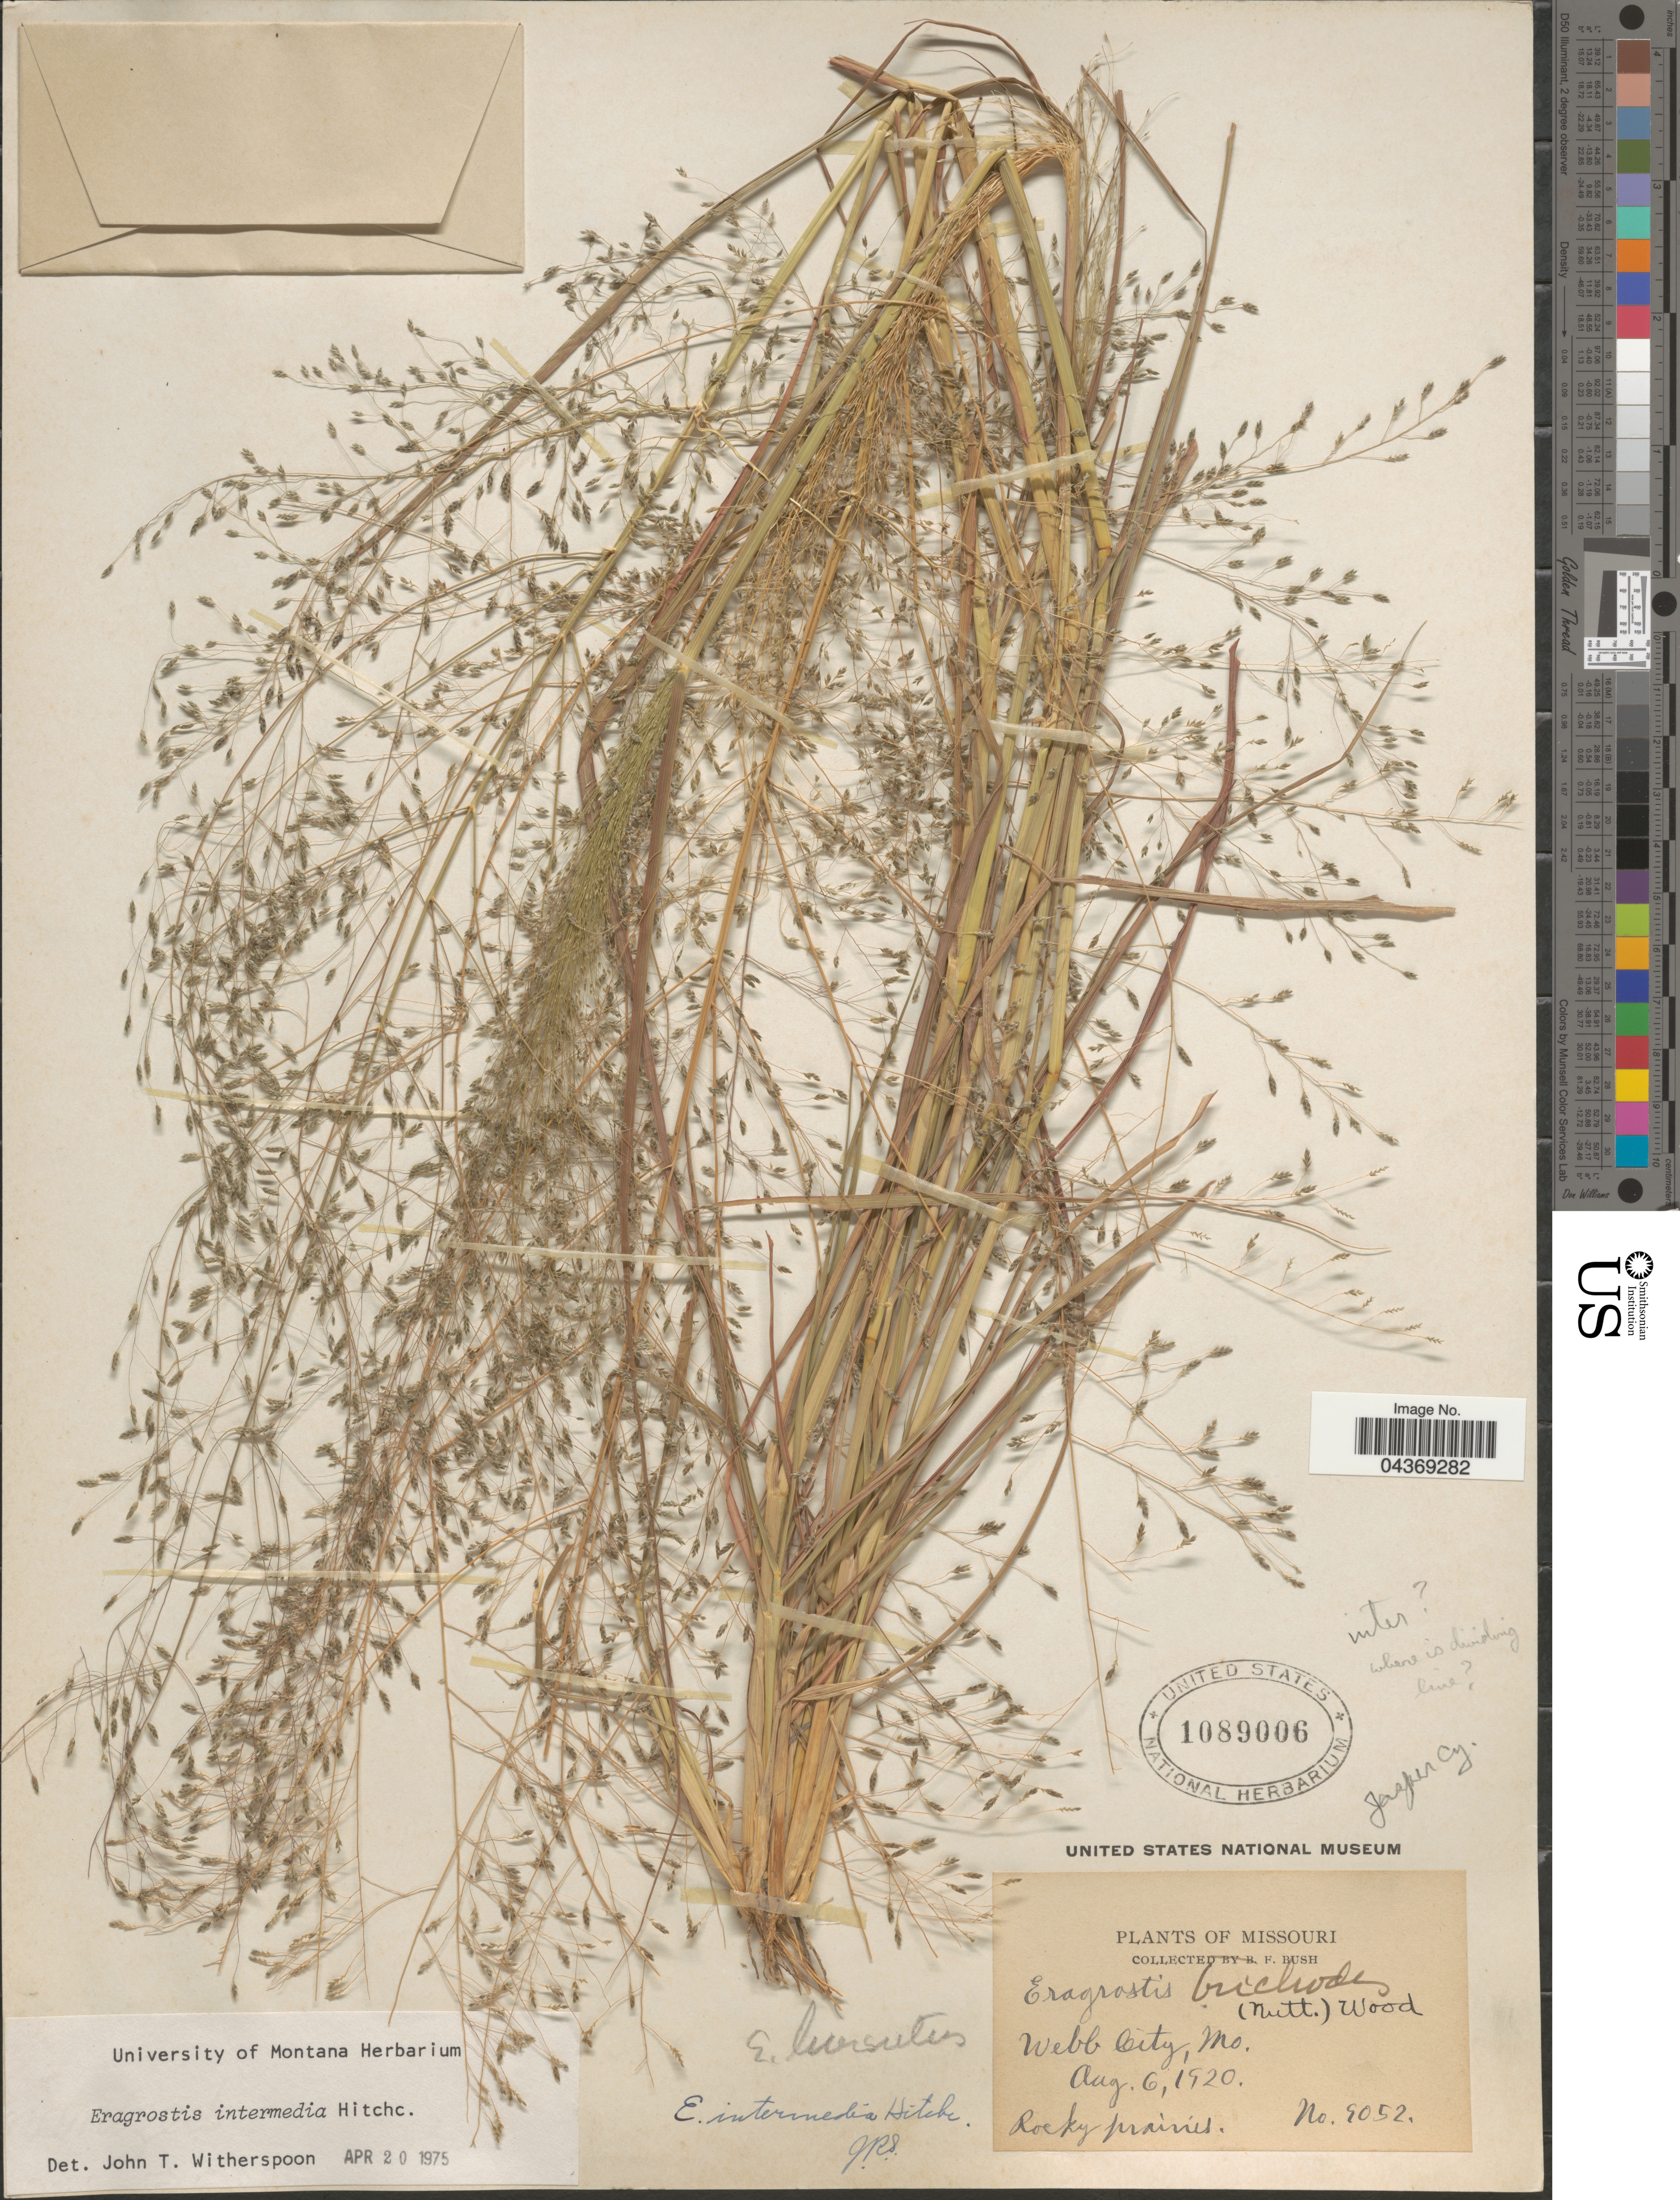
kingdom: Plantae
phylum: Tracheophyta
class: Liliopsida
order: Poales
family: Poaceae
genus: Eragrostis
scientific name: Eragrostis intermedia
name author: Hitchc.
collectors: B. F. Bush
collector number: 9052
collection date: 1920-08-06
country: United States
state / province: Missouri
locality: Webb City. Jasper Cy.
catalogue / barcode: US 1089006